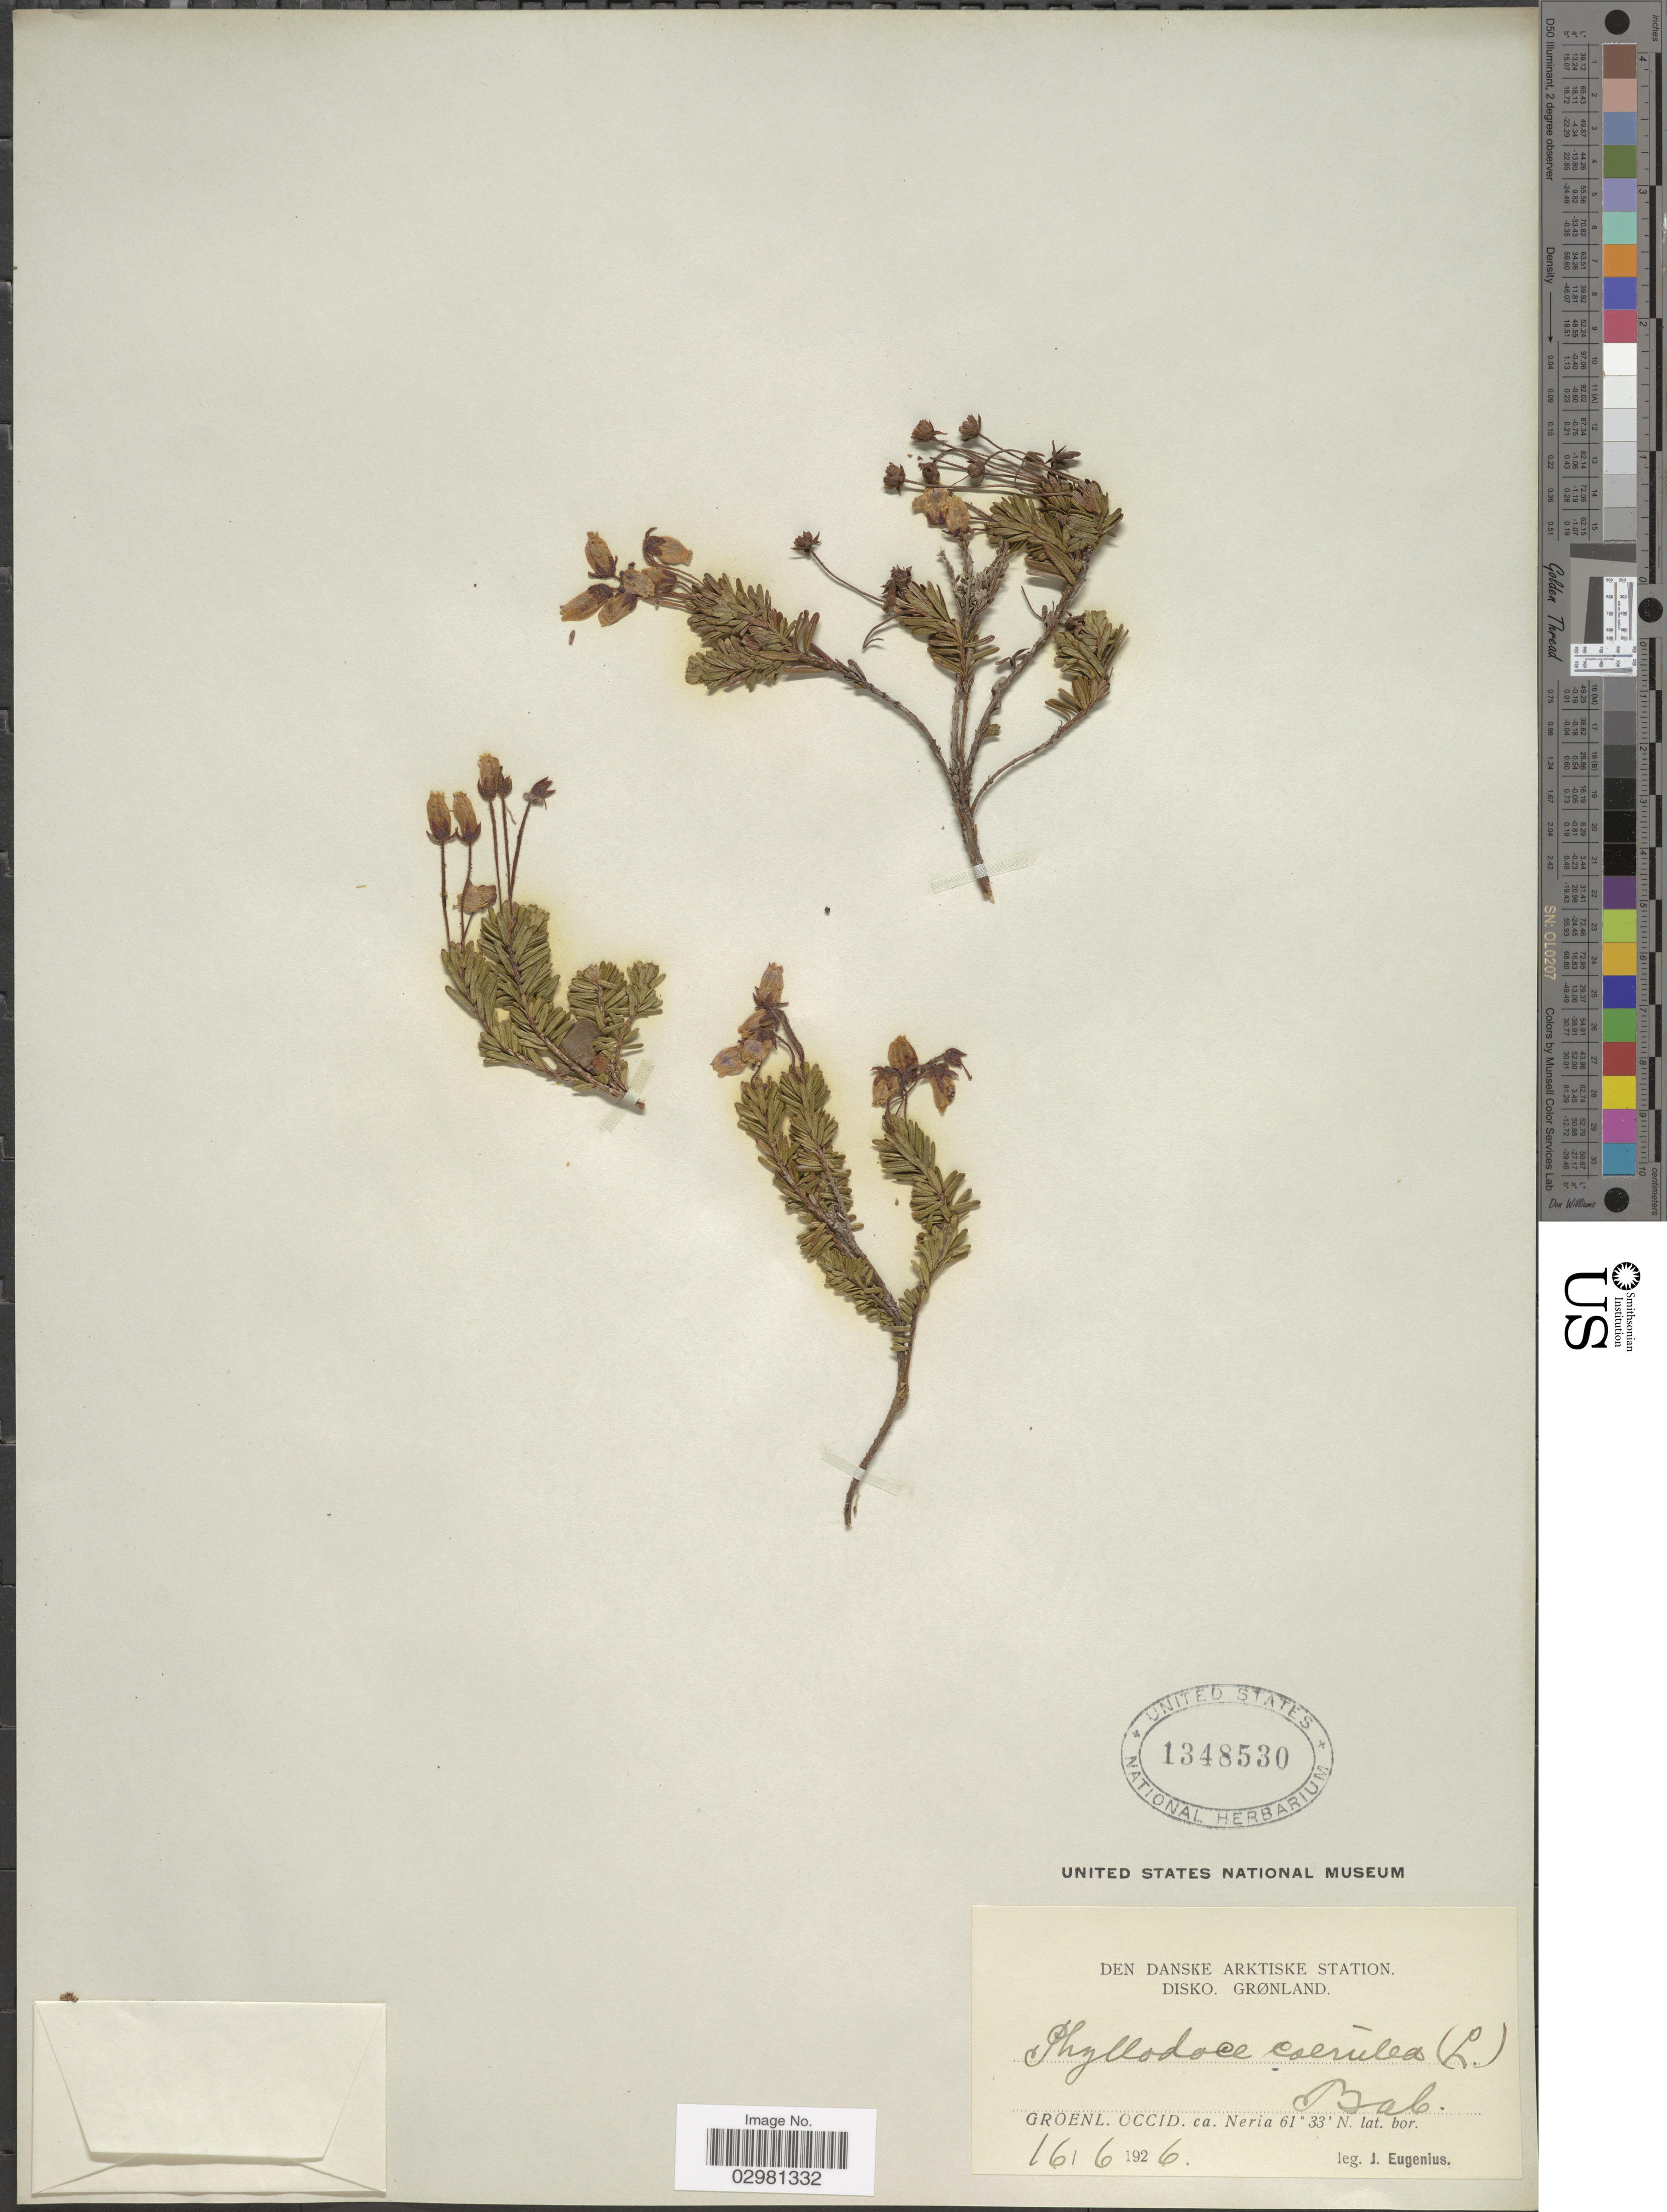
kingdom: Plantae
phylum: Tracheophyta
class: Magnoliopsida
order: Ericales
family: Ericaceae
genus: Phyllodoce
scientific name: Phyllodoce caerulea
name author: (L.) Bab.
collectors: J. Eugenius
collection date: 1926-06-16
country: Greenland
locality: Den Danske Arktiske Station, Disko. Grønland, Groenl. Occid., Neria.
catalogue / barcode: US 1348530